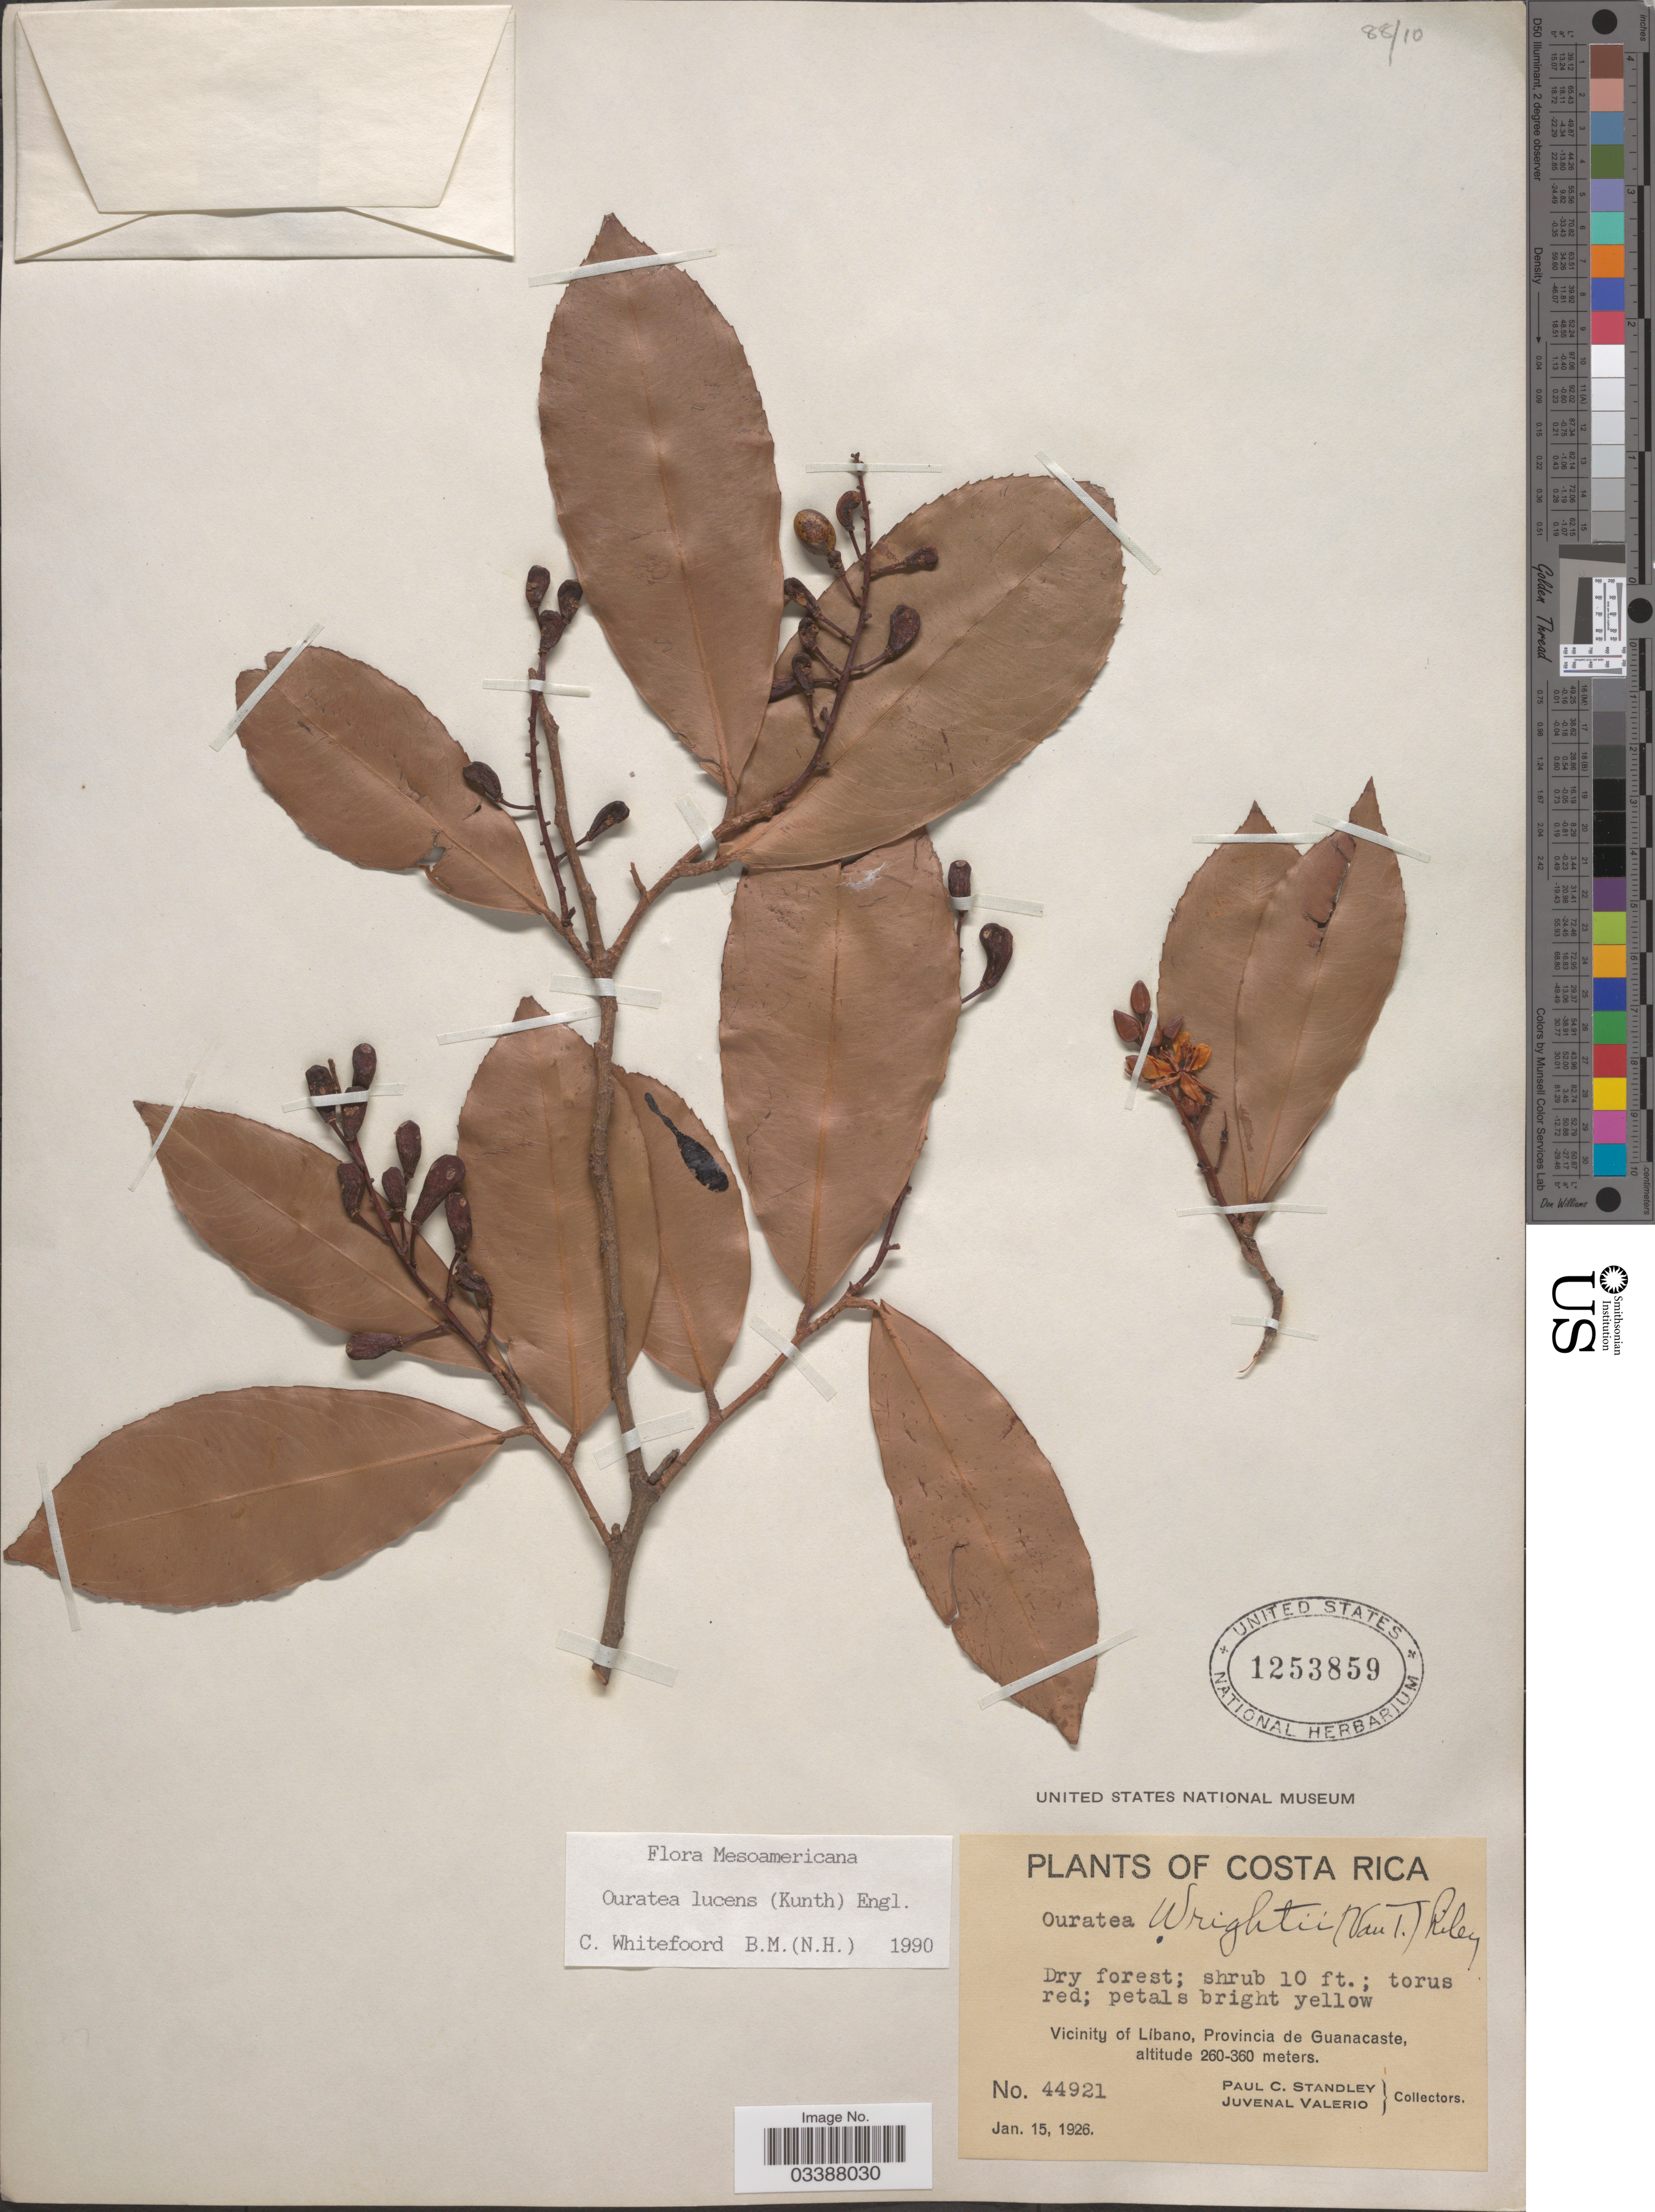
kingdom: Plantae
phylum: Tracheophyta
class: Magnoliopsida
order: Malpighiales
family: Ochnaceae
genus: Ouratea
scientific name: Ouratea lucens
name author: (Kunth) Engl.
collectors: P. C. Standley & J. Valerio R.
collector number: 44921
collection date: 1926-01-15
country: Costa Rica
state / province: Guanacaste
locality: Vicinity of Libano.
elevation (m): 260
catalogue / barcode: US 1253859